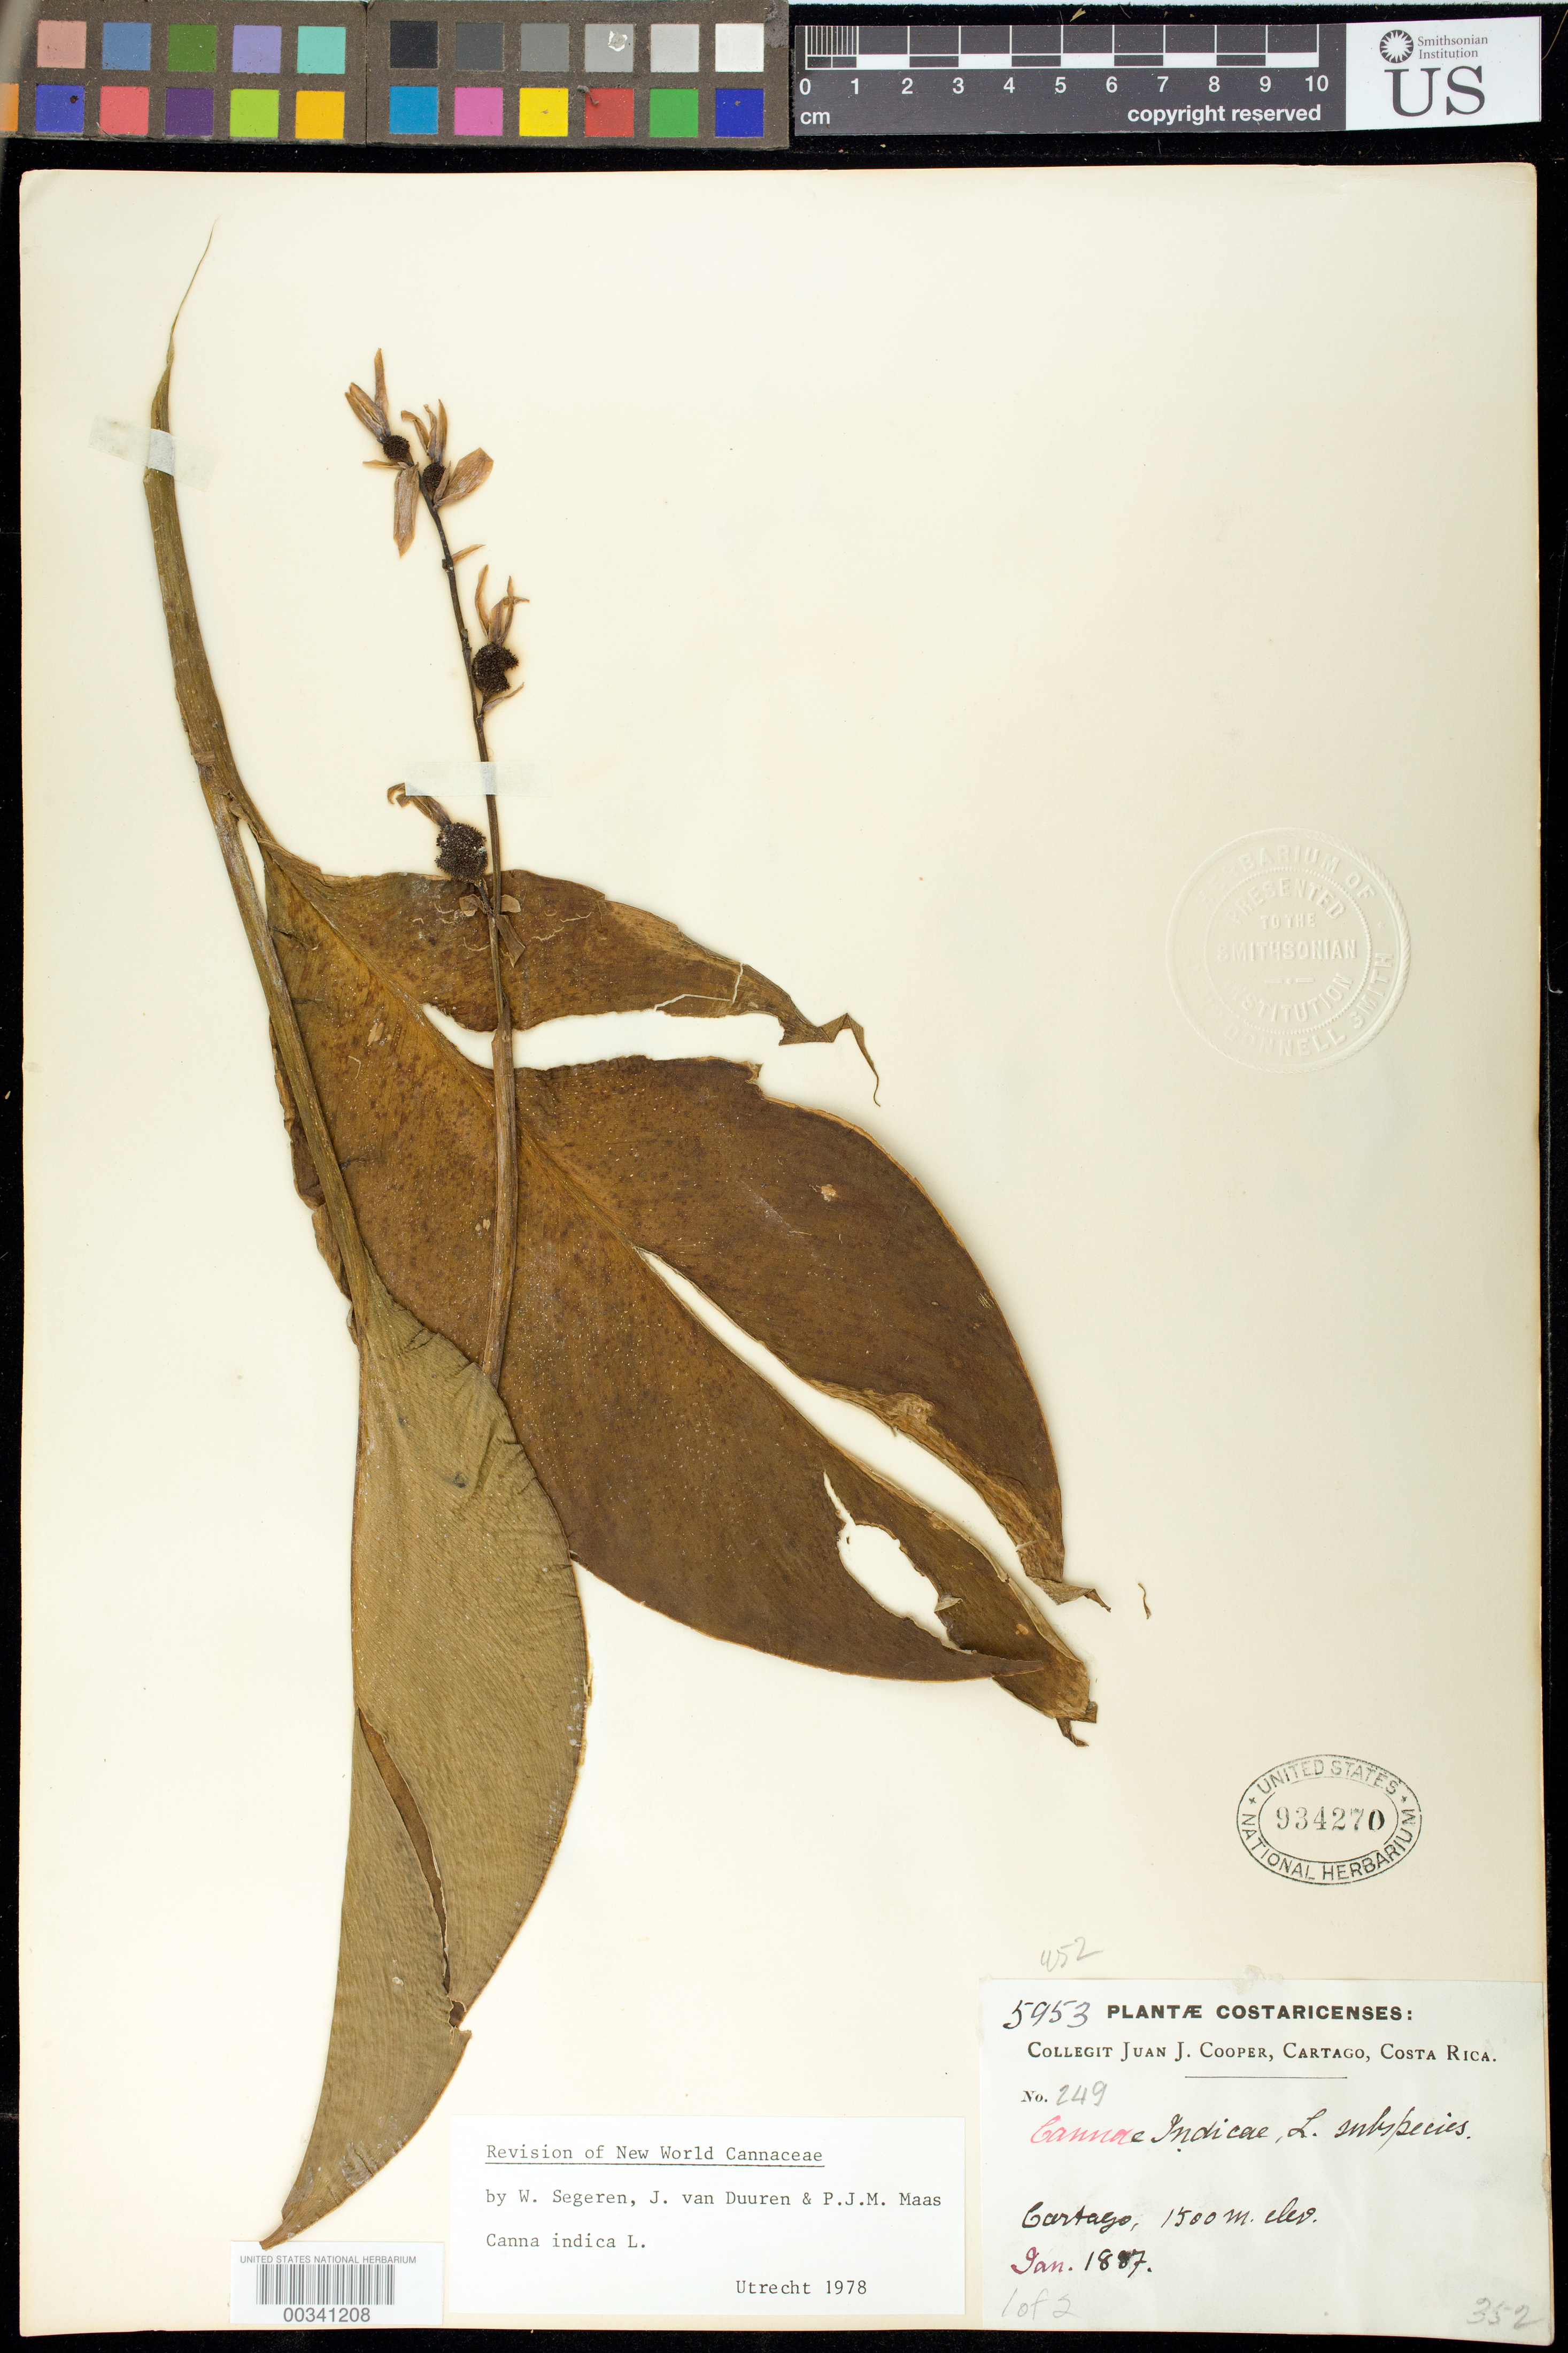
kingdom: Plantae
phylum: Tracheophyta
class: Liliopsida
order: Zingiberales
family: Cannaceae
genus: Canna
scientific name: Canna indica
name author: L.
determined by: Segeren, W.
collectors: J. J. Cooper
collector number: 249 / 5953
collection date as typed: Jan 1887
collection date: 1887-01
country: Costa Rica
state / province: Cartago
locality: Cartago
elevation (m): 1500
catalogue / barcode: US 934270